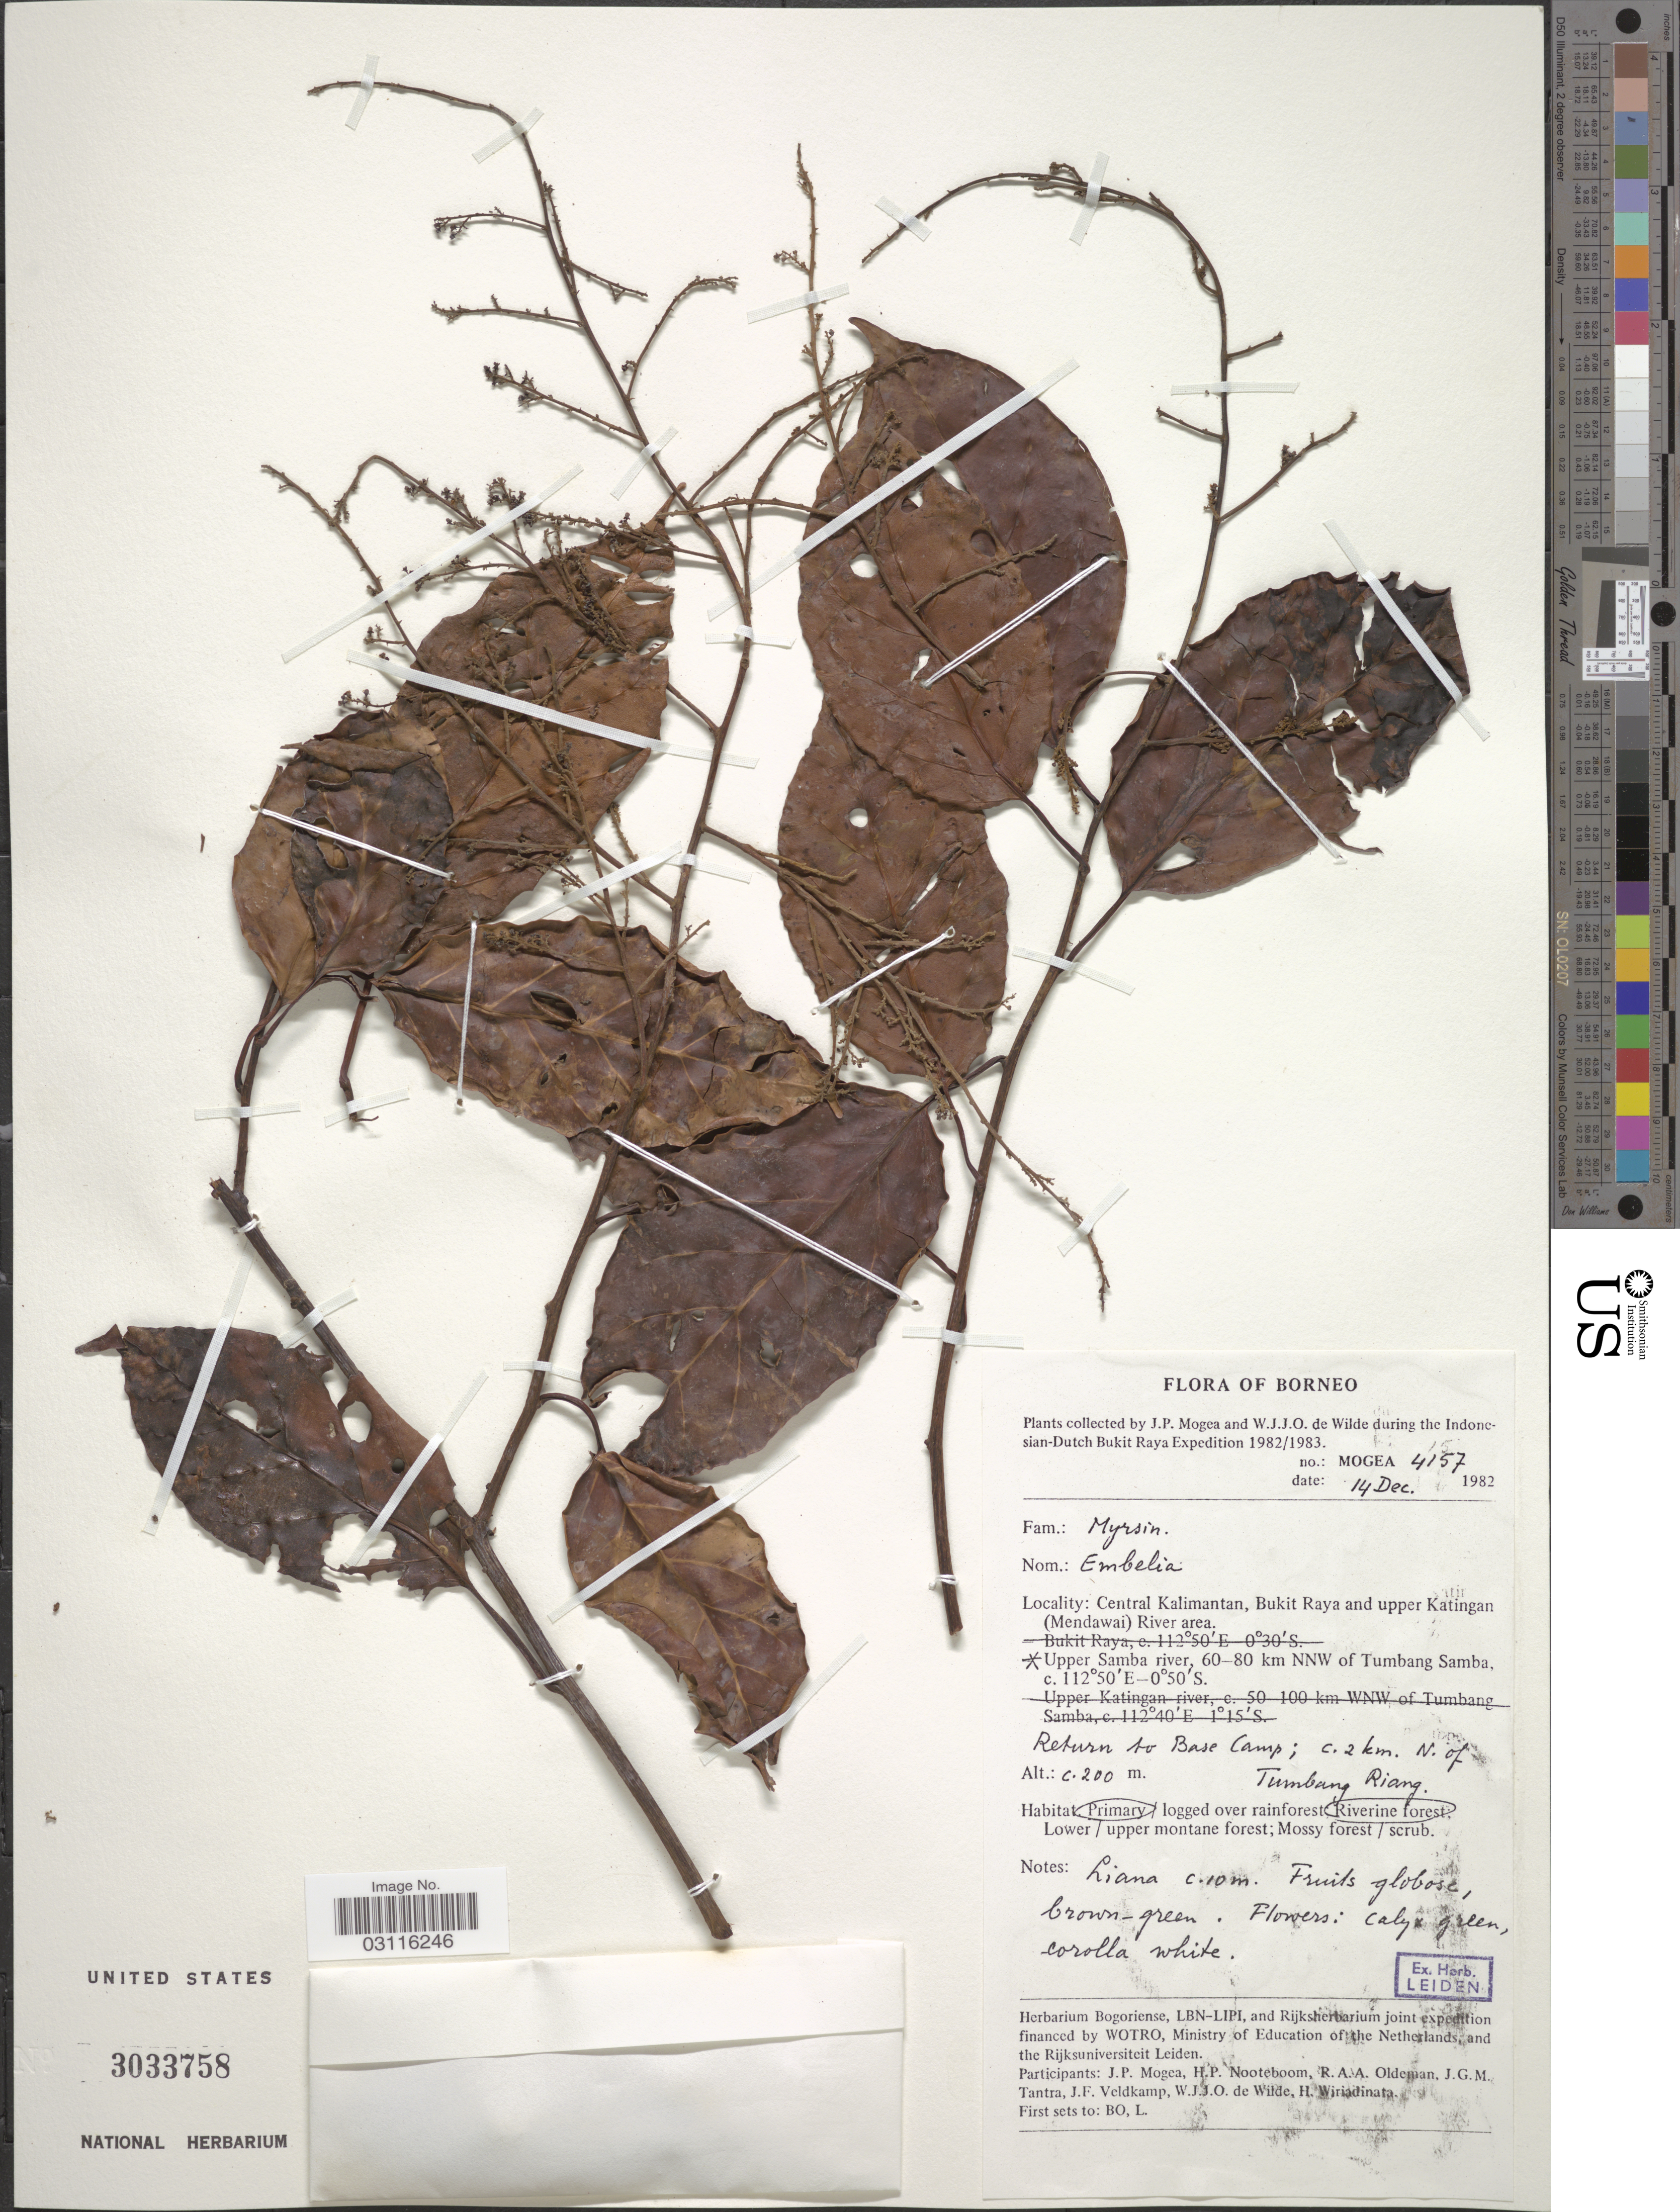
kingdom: Plantae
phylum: Tracheophyta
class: Magnoliopsida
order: Ericales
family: Primulaceae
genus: Embelia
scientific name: Embelia sp.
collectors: J. Mogea & W. J. de Wilde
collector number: Mogea 4157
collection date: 1982-12-14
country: Indonesia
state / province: Kalimantan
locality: Borneo. Bukit Raya. Central Kalimantan, Bukit Raya and upper Katingan (Mendawai) River area. Upper Samba river, 60-80 km NNW of Tumbang Samba. Return to Base Camp; c. 2 km. N. of Tumbang Riang.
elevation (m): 200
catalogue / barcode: US 3033758